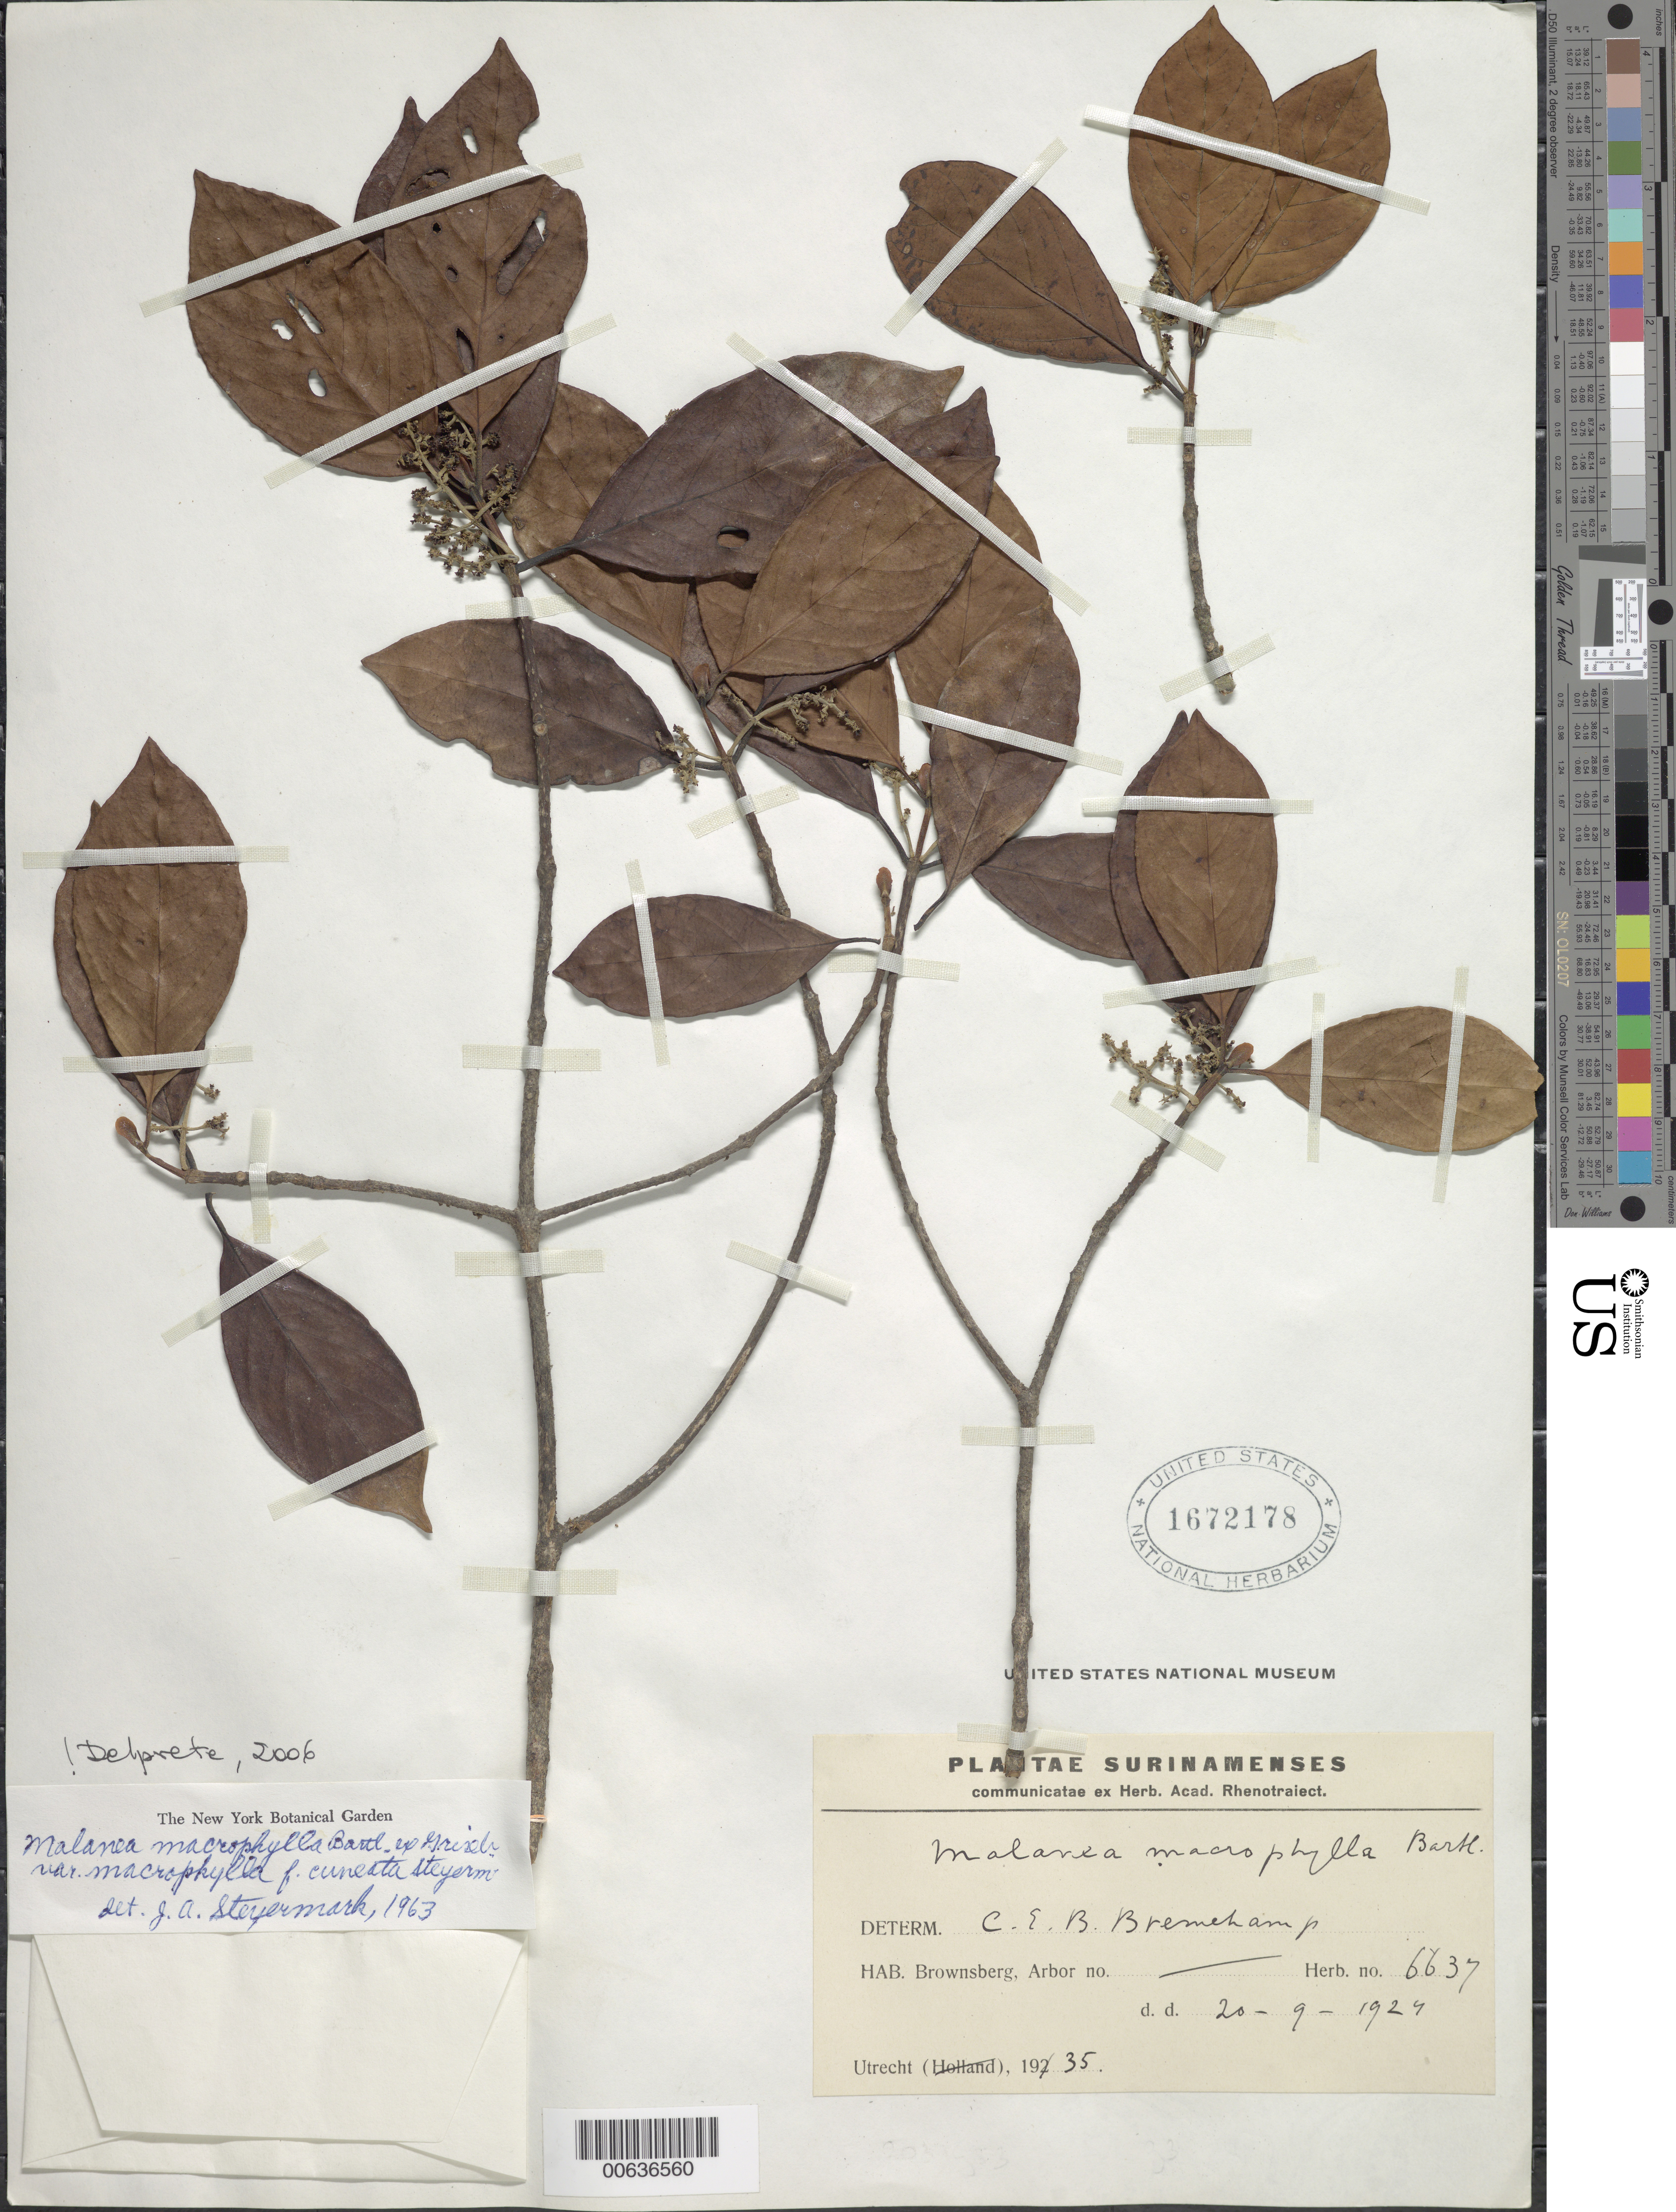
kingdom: Plantae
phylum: Tracheophyta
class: Magnoliopsida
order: Gentianales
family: Rubiaceae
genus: Malanea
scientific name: Malanea macrophylla f. cuneata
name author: Steyerm.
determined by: Delprete, P. G., Herb. de Guyane Cay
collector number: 6637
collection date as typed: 20-Sep-27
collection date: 1927-09-20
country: Suriname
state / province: Brokopondo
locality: Brownsberg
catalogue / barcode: US 1672178